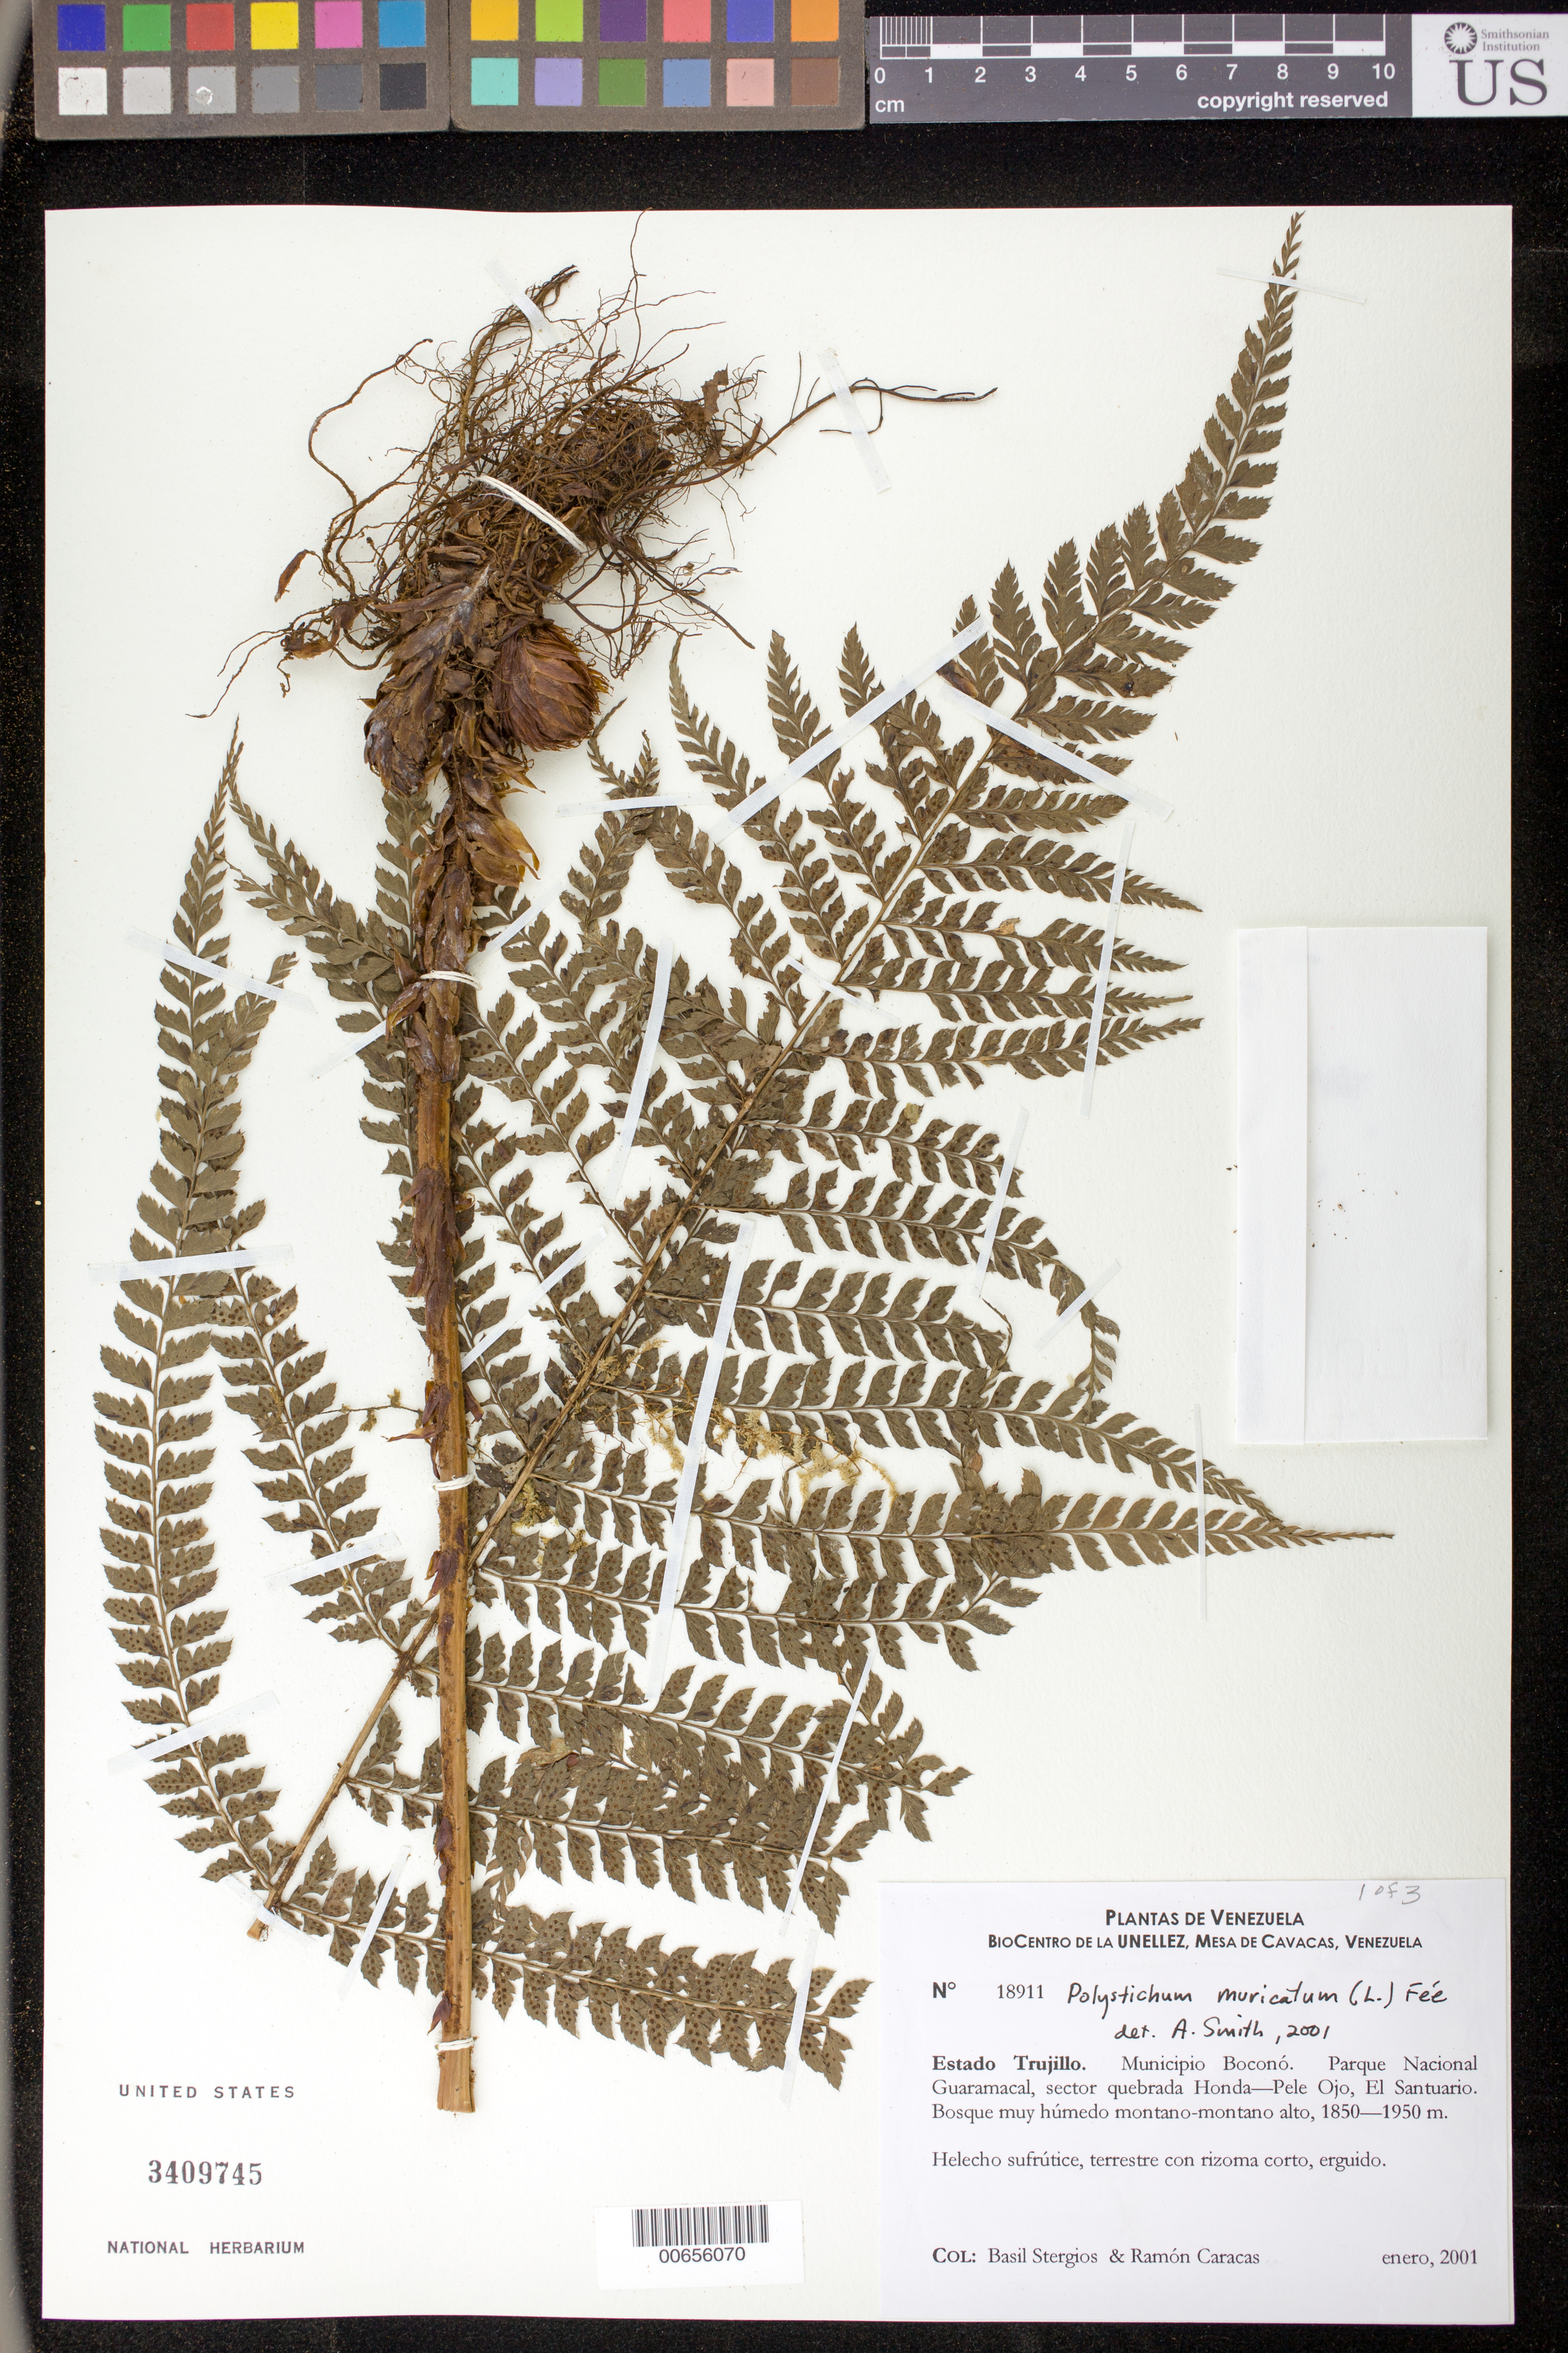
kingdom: Plantae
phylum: Tracheophyta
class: Polypodiopsida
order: Polypodiales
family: Dryopteridaceae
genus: Polystichum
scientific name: Polystichum muricatum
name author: (L.) Fée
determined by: Smith, Alan R., (UC)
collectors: B. G. Stergios & R. Caracas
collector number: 18911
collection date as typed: Jan 2001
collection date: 2001-01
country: Venezuela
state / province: Trujillo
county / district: Boconó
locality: Parque Nacional Guaramacal, sector quebrada Honda-Pele Ojo, El Santuario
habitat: Bosque muy húmedo montano-montano alto.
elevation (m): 1850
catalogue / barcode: US 3409745